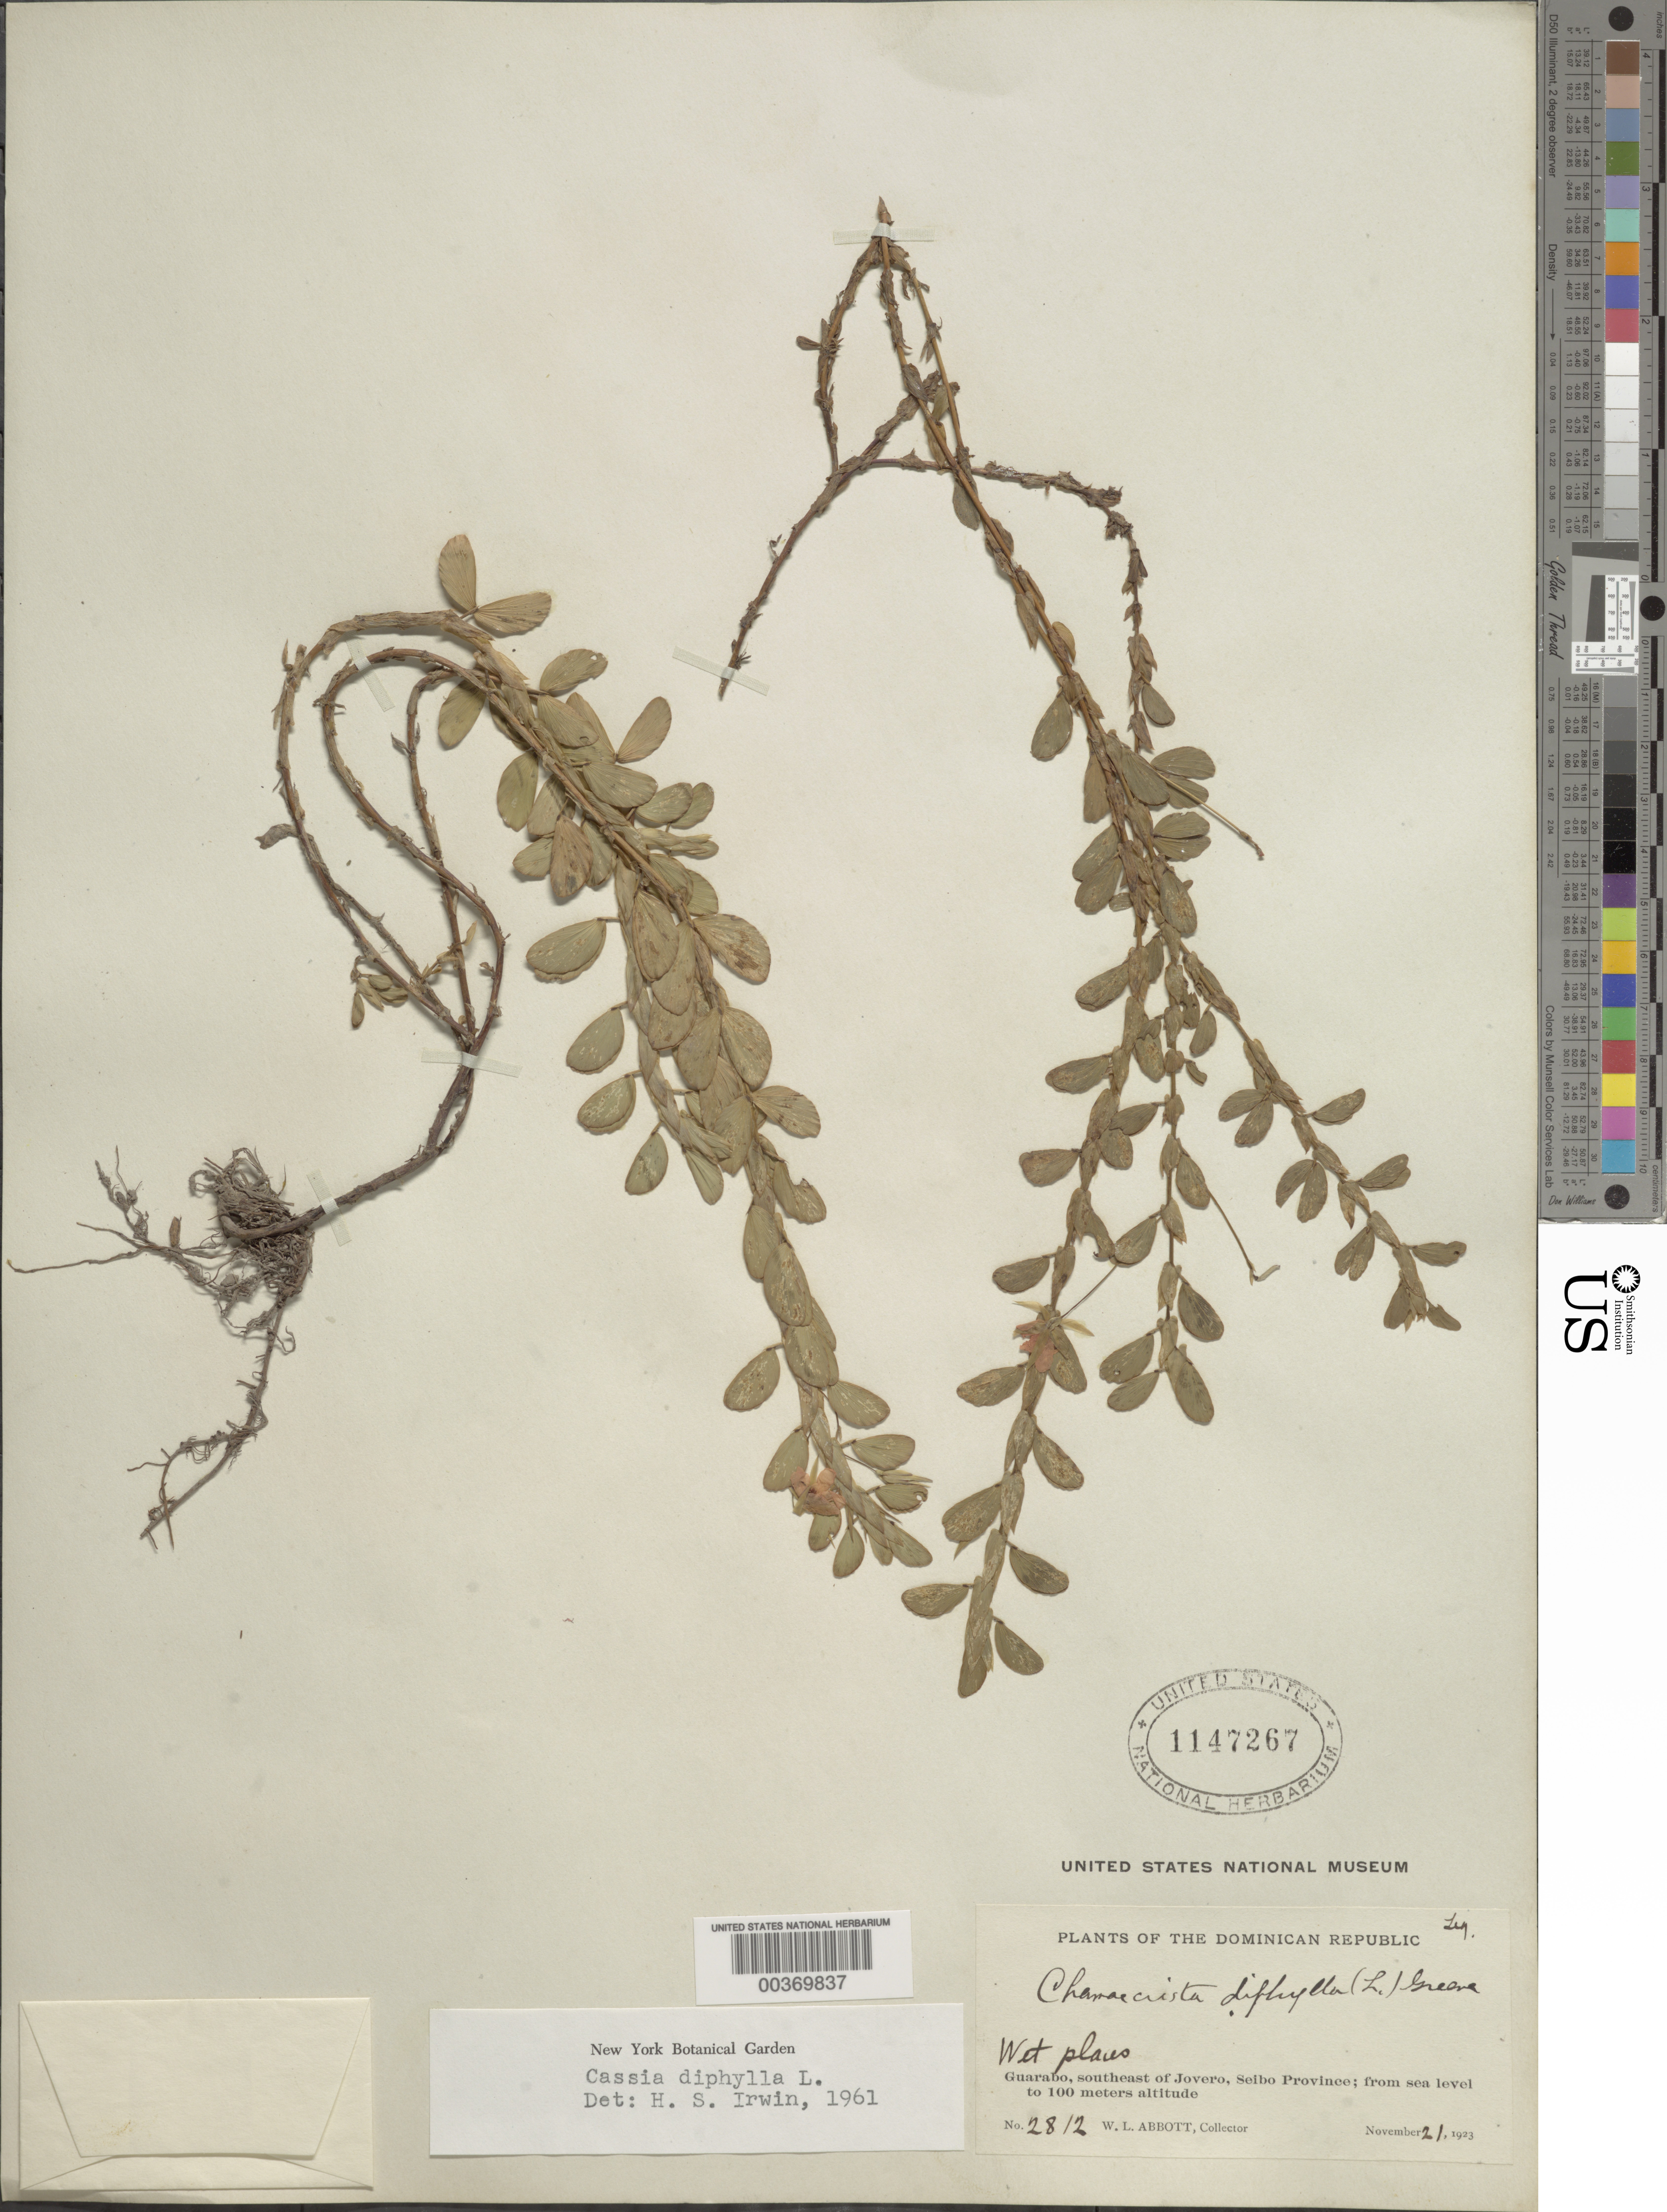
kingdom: Plantae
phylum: Tracheophyta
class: Magnoliopsida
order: Fabales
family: Fabaceae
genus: Chamaecrista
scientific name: Chamaecrista diphylla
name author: (L.) Greene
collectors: W. L. Abbott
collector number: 2812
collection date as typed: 21 Nov 1923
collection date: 1923-11-21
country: Dominican Republic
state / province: El Seíbo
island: Hispaniola Island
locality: Guarabo, se of jovero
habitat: Wet places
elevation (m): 0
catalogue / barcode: US 1147267